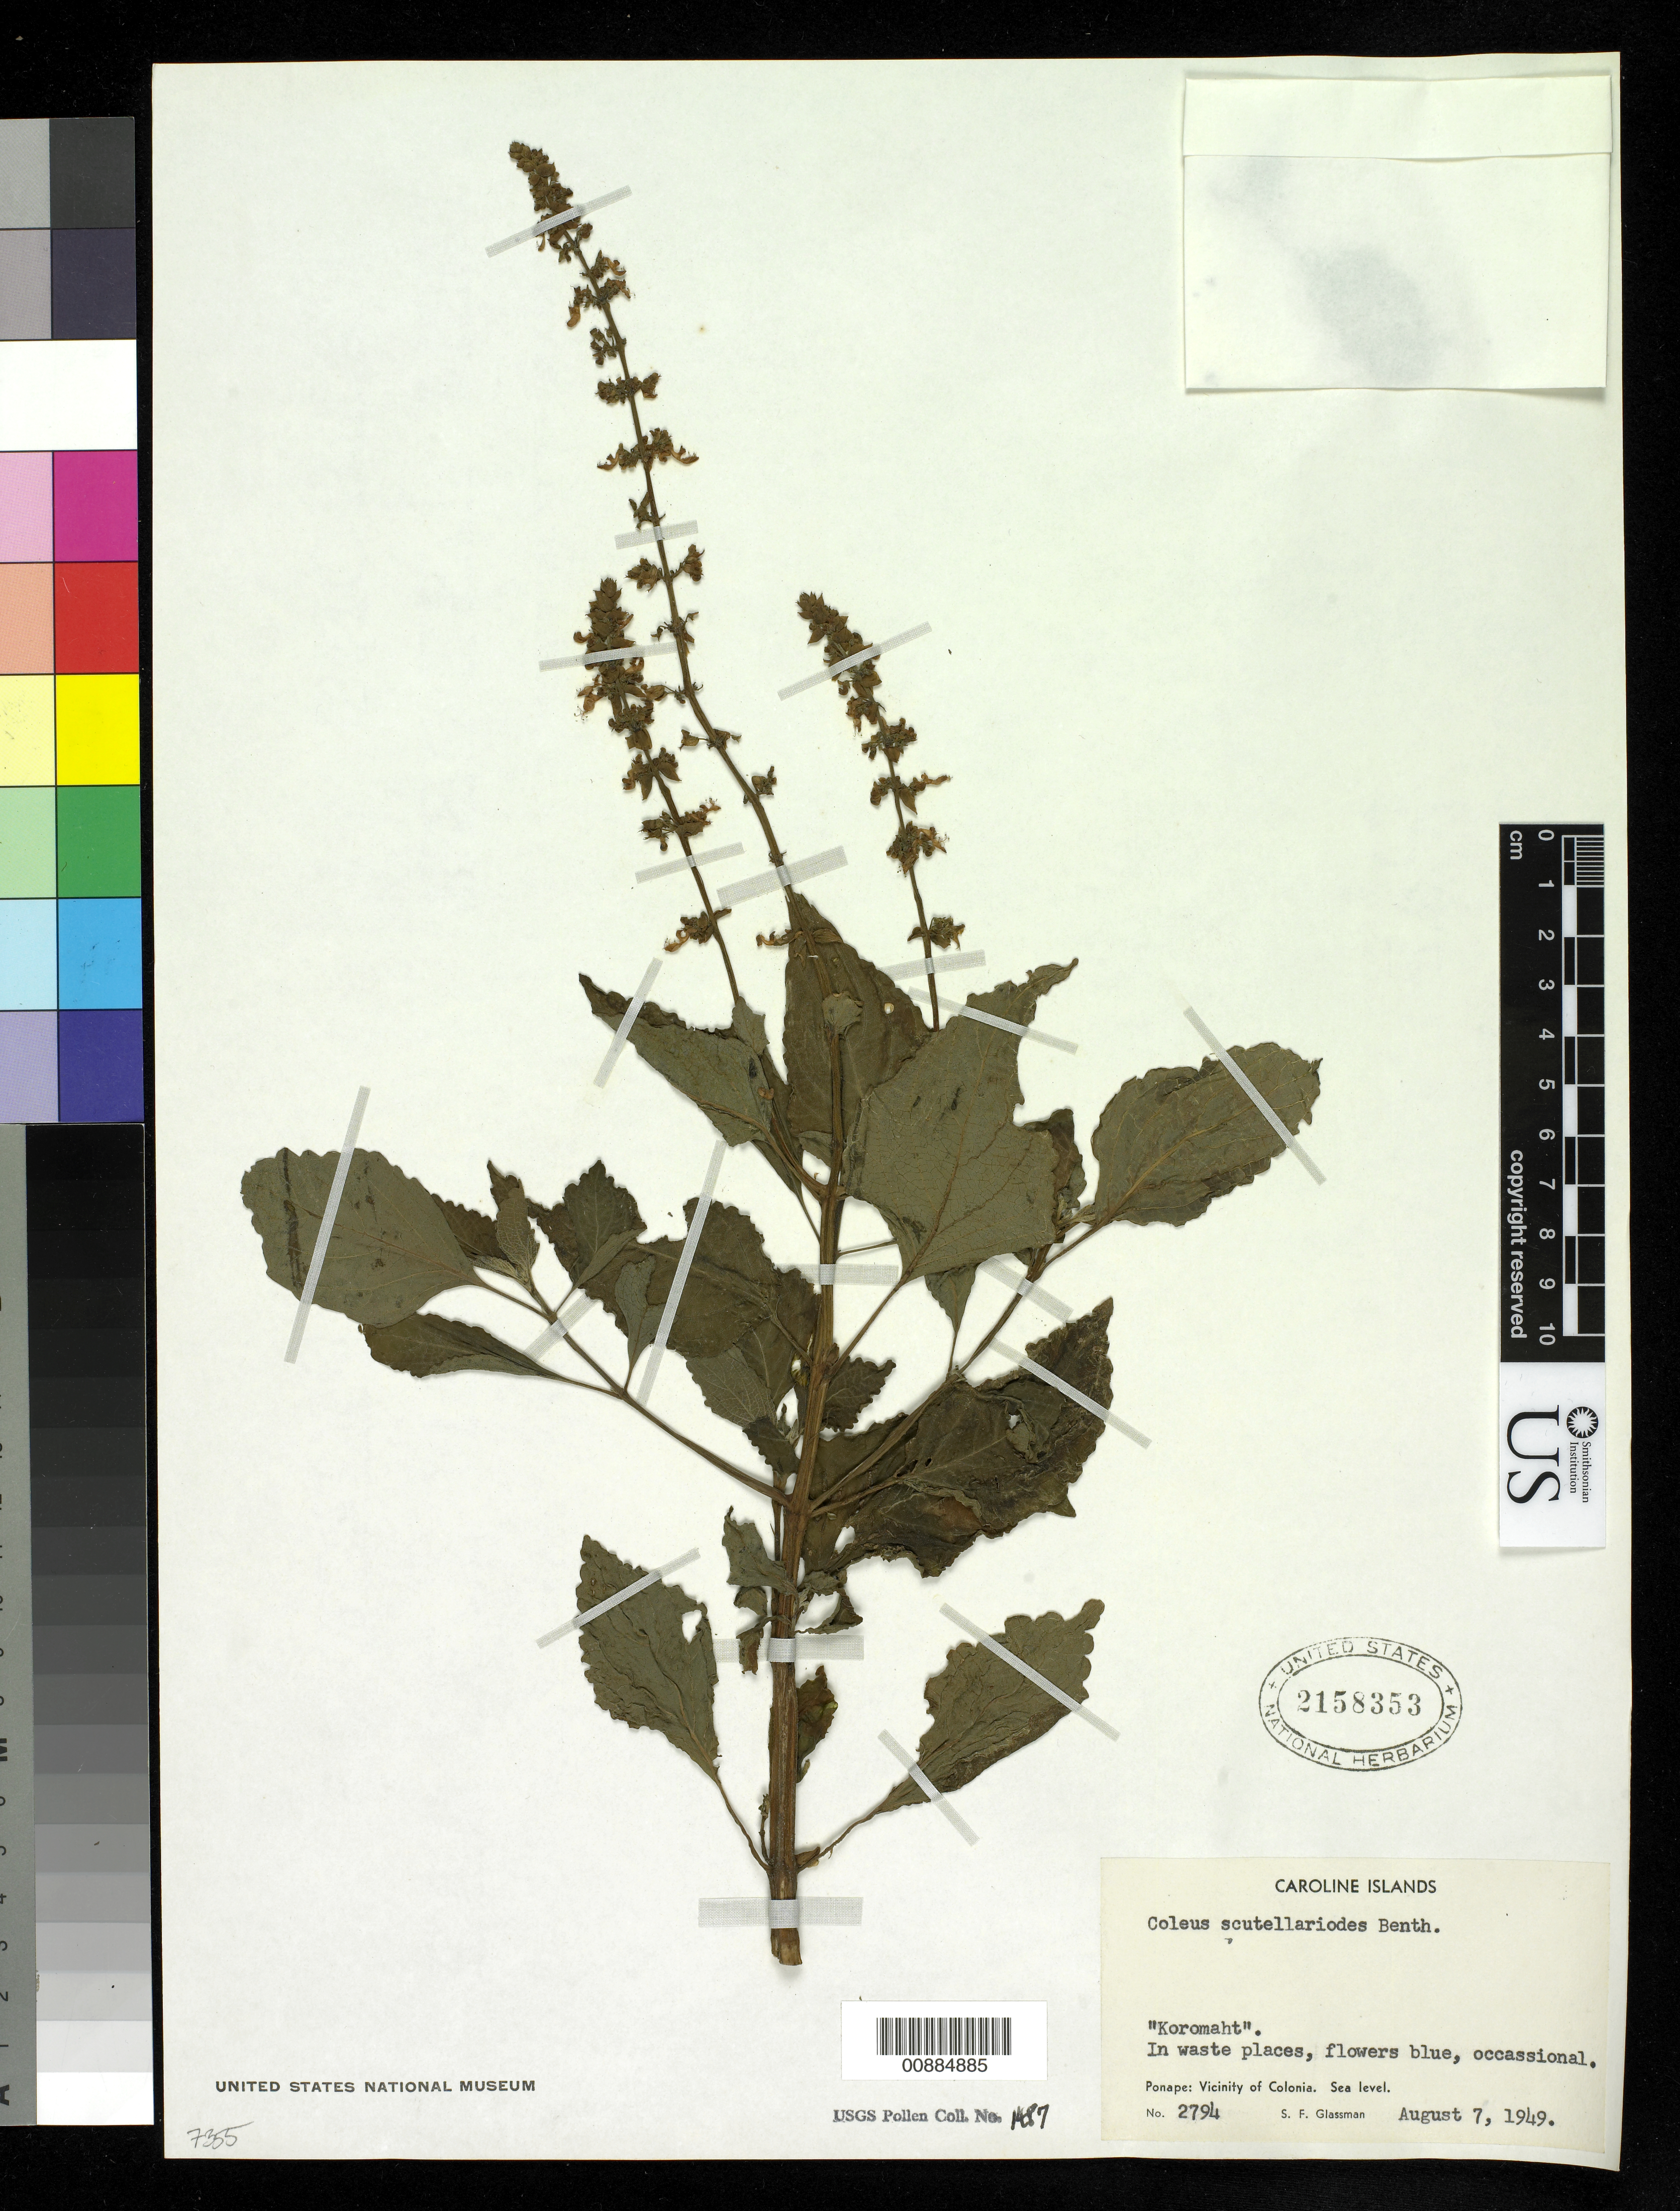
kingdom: Plantae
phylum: Tracheophyta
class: Magnoliopsida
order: Lamiales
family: Lamiaceae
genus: Coleus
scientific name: Coleus scutellarioides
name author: Elmer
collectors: S. F. Glassman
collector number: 2794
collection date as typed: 07 Aug 1949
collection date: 1949-08-07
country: Micronesia, Federated States of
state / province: Pohnpei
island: Pohnpei [Ponape]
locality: Vicinity of Colonia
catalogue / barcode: US 2158353